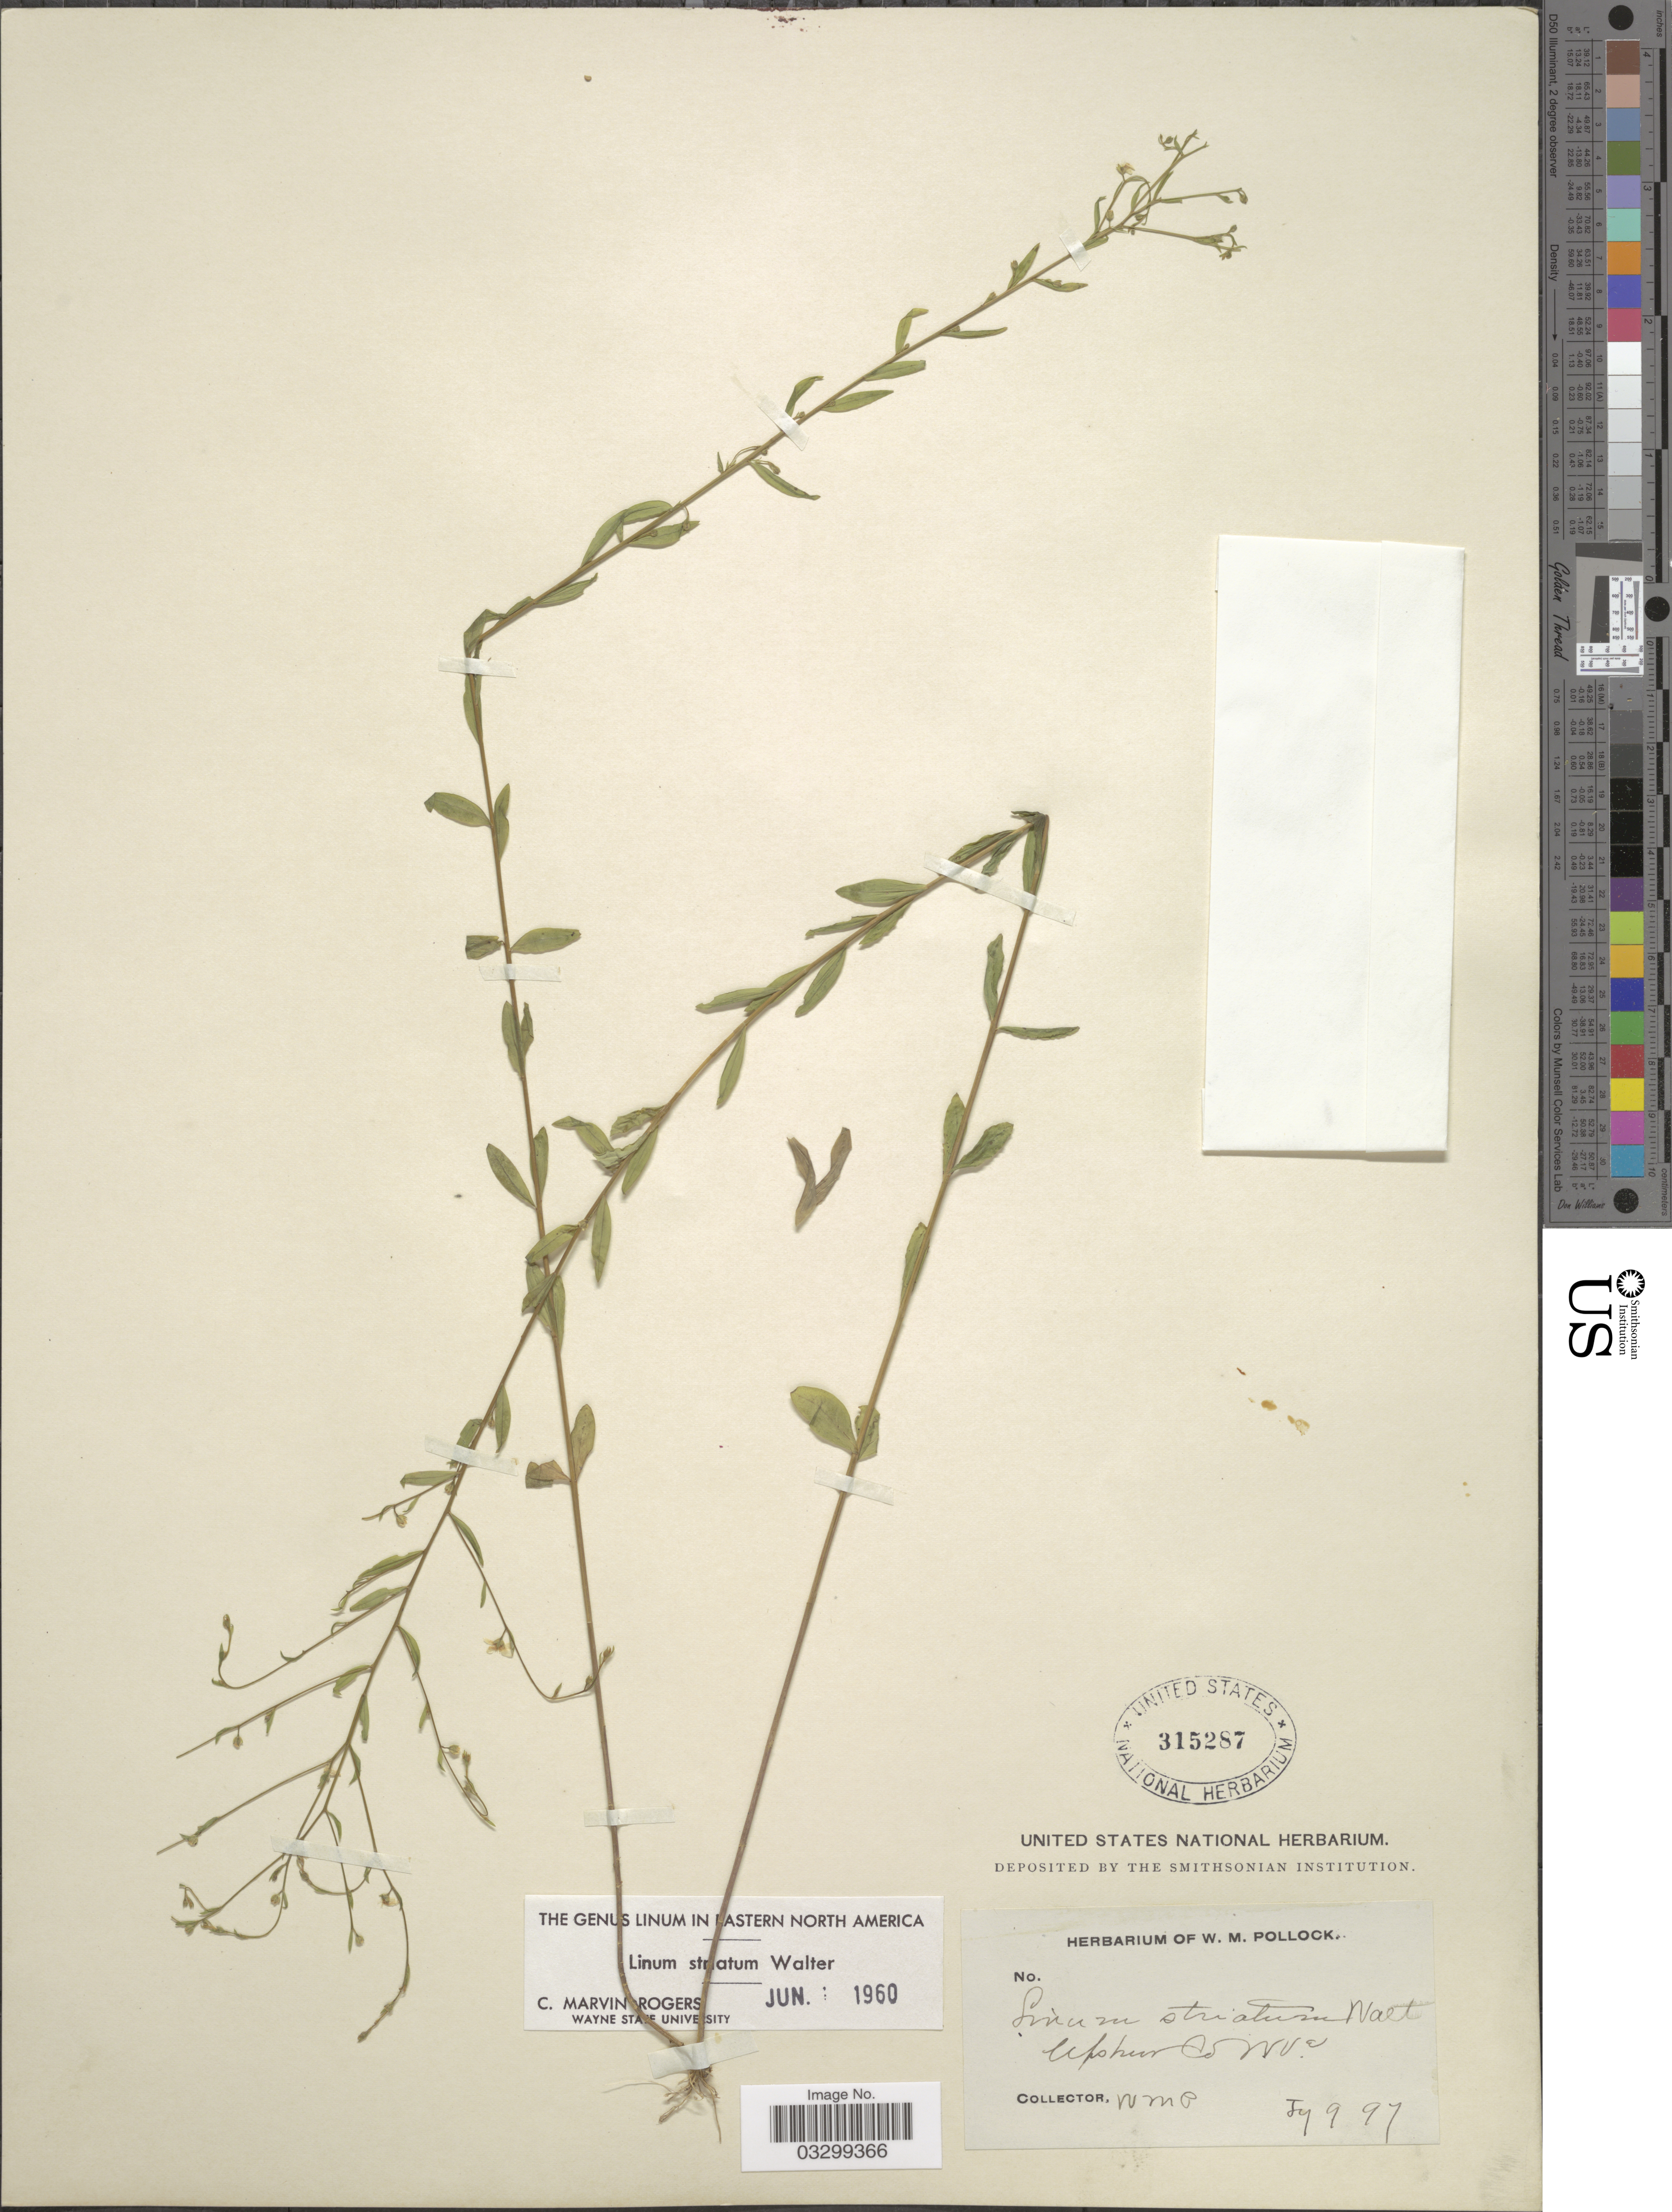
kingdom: Plantae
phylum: Tracheophyta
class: Magnoliopsida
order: Malpighiales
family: Linaceae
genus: Linum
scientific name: Linum striatum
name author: Walter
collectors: W. M. Pollock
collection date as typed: Transcribed d/m/y: 9/7/97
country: United States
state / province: West Virginia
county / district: Upshur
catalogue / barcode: US 315287